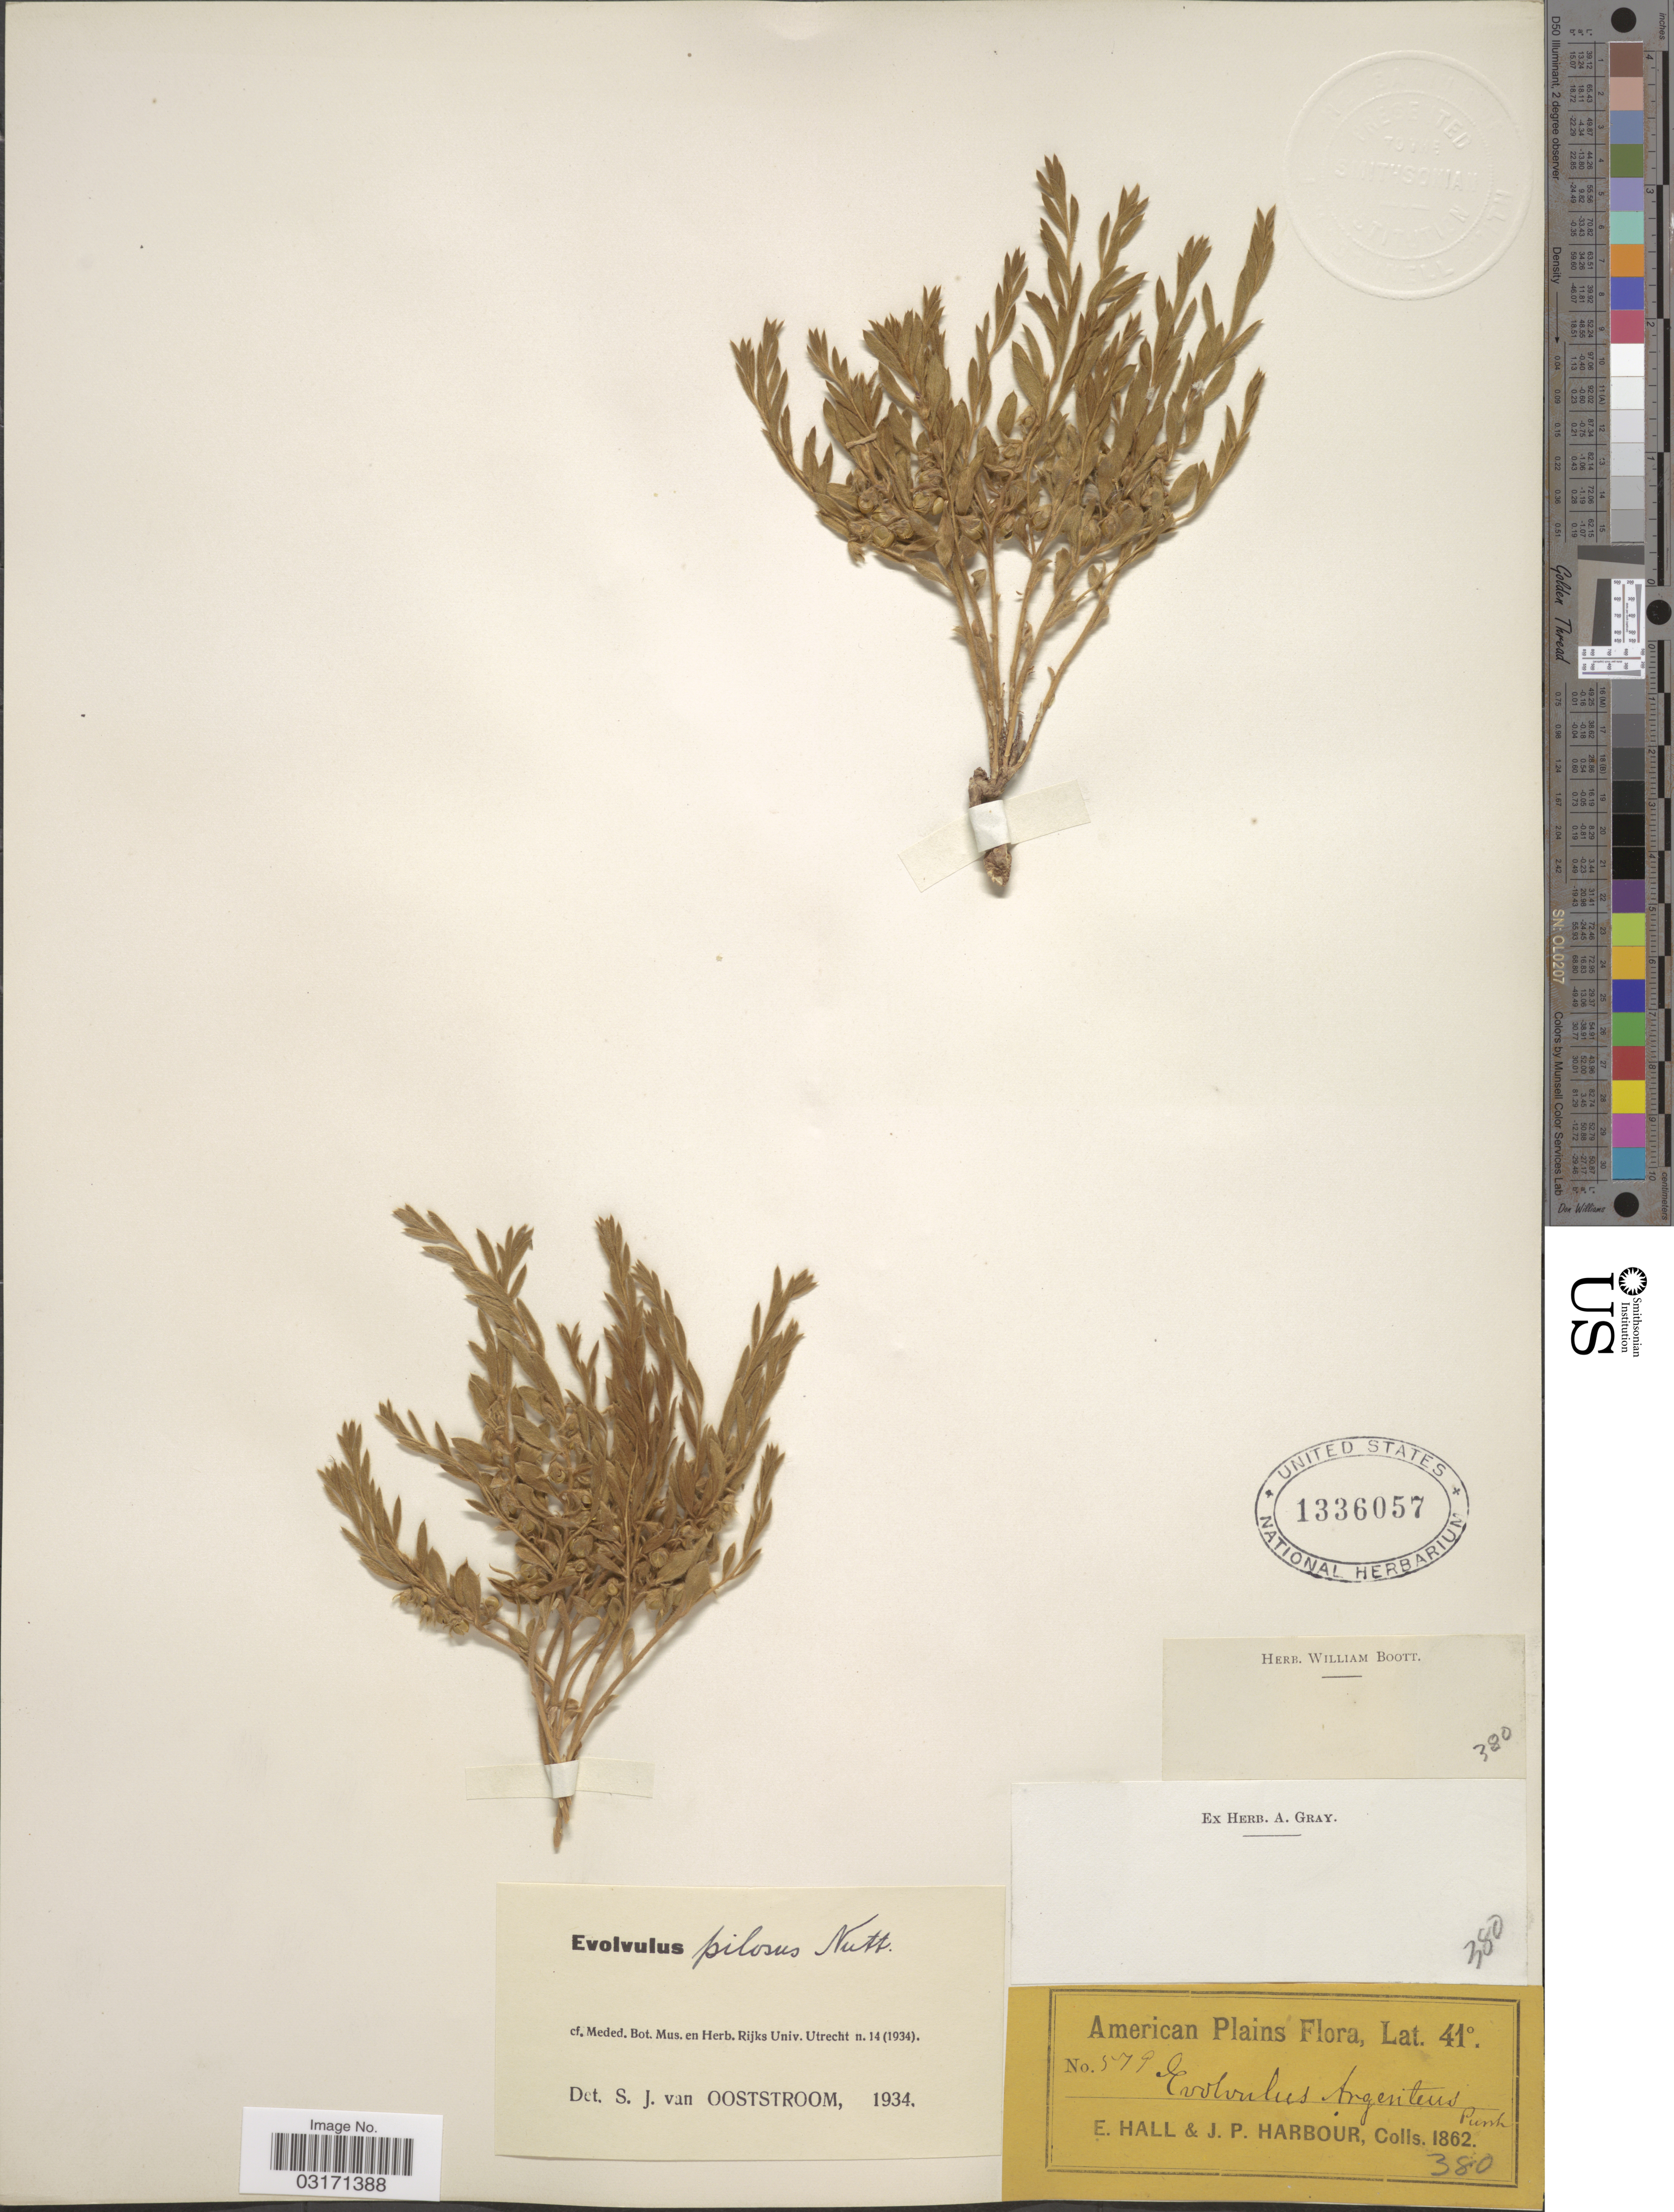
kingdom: Plantae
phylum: Tracheophyta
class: Magnoliopsida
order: Solanales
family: Convolvulaceae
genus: Evolvulus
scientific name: Evolvulus pilosus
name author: Roxb.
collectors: E. Hall & J. Harbour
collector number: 579/380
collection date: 1862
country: United States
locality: American Plains.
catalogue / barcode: US 1336057